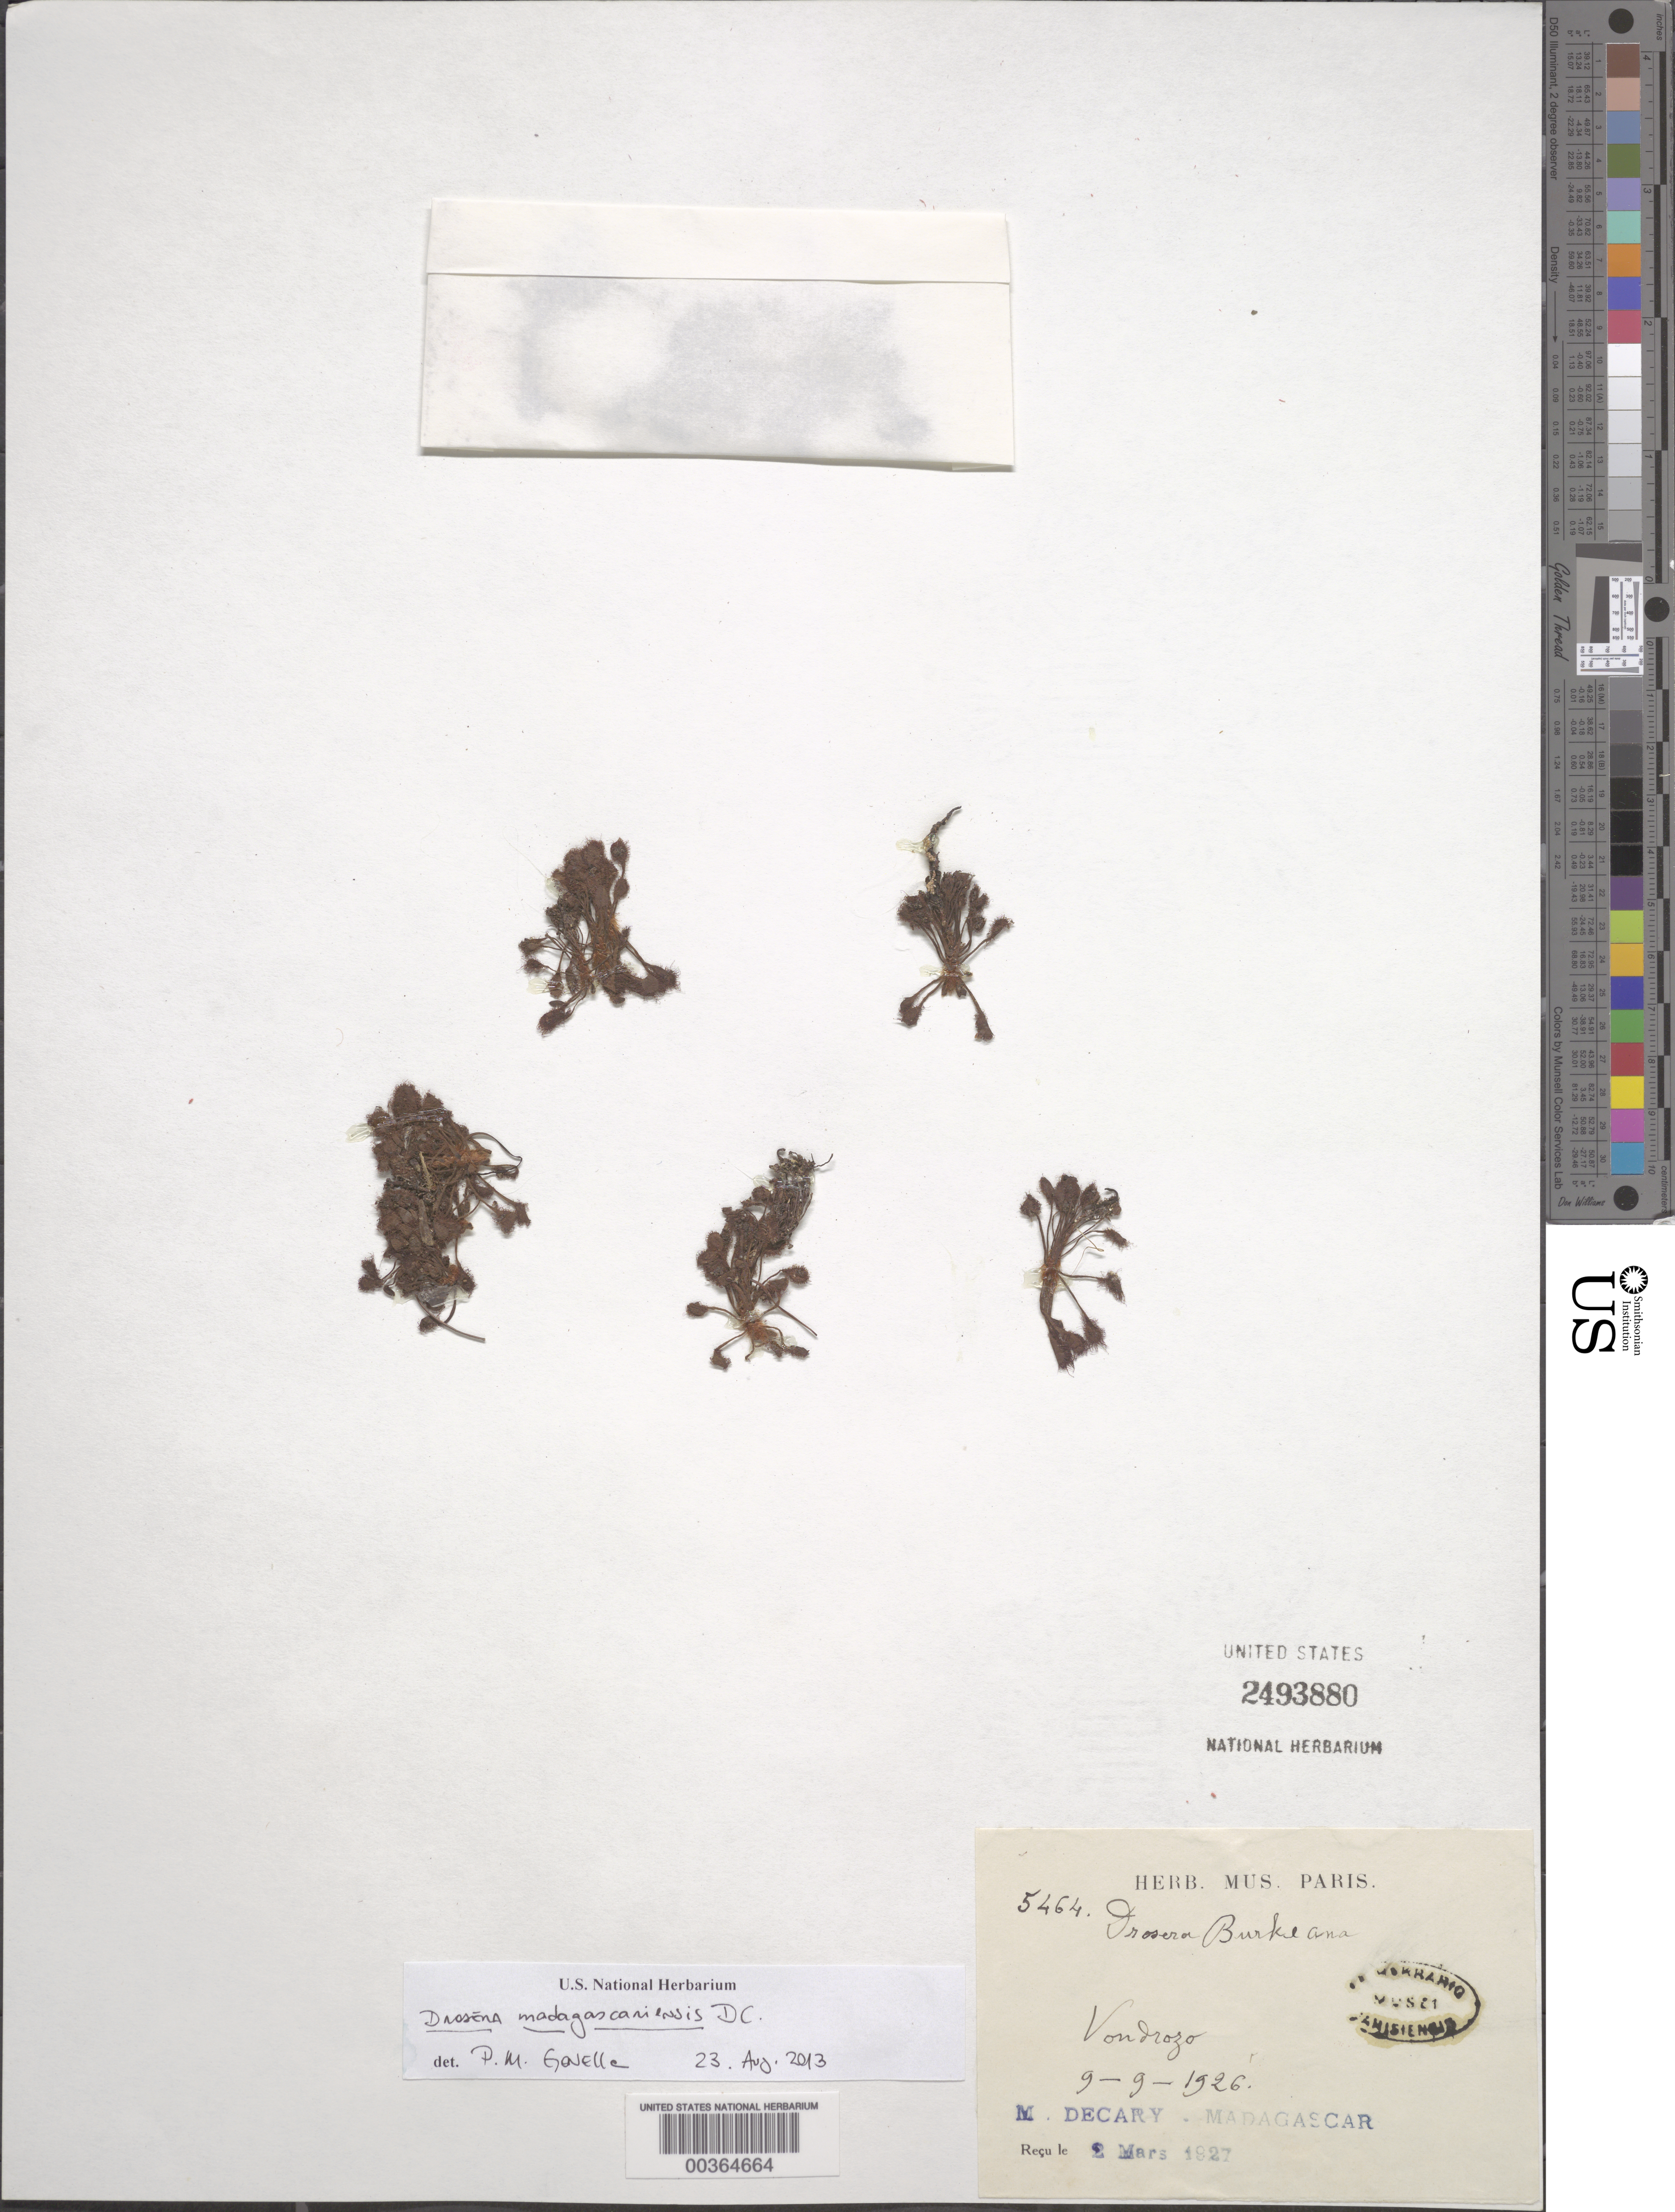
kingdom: Plantae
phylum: Tracheophyta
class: Magnoliopsida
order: Caryophyllales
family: Droseraceae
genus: Drosera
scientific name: Drosera burkeana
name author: Planch.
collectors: R. Decary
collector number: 5464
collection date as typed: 09 Sep 1926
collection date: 1926-09-09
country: Madagascar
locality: Vondrozo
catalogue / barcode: US 2493880